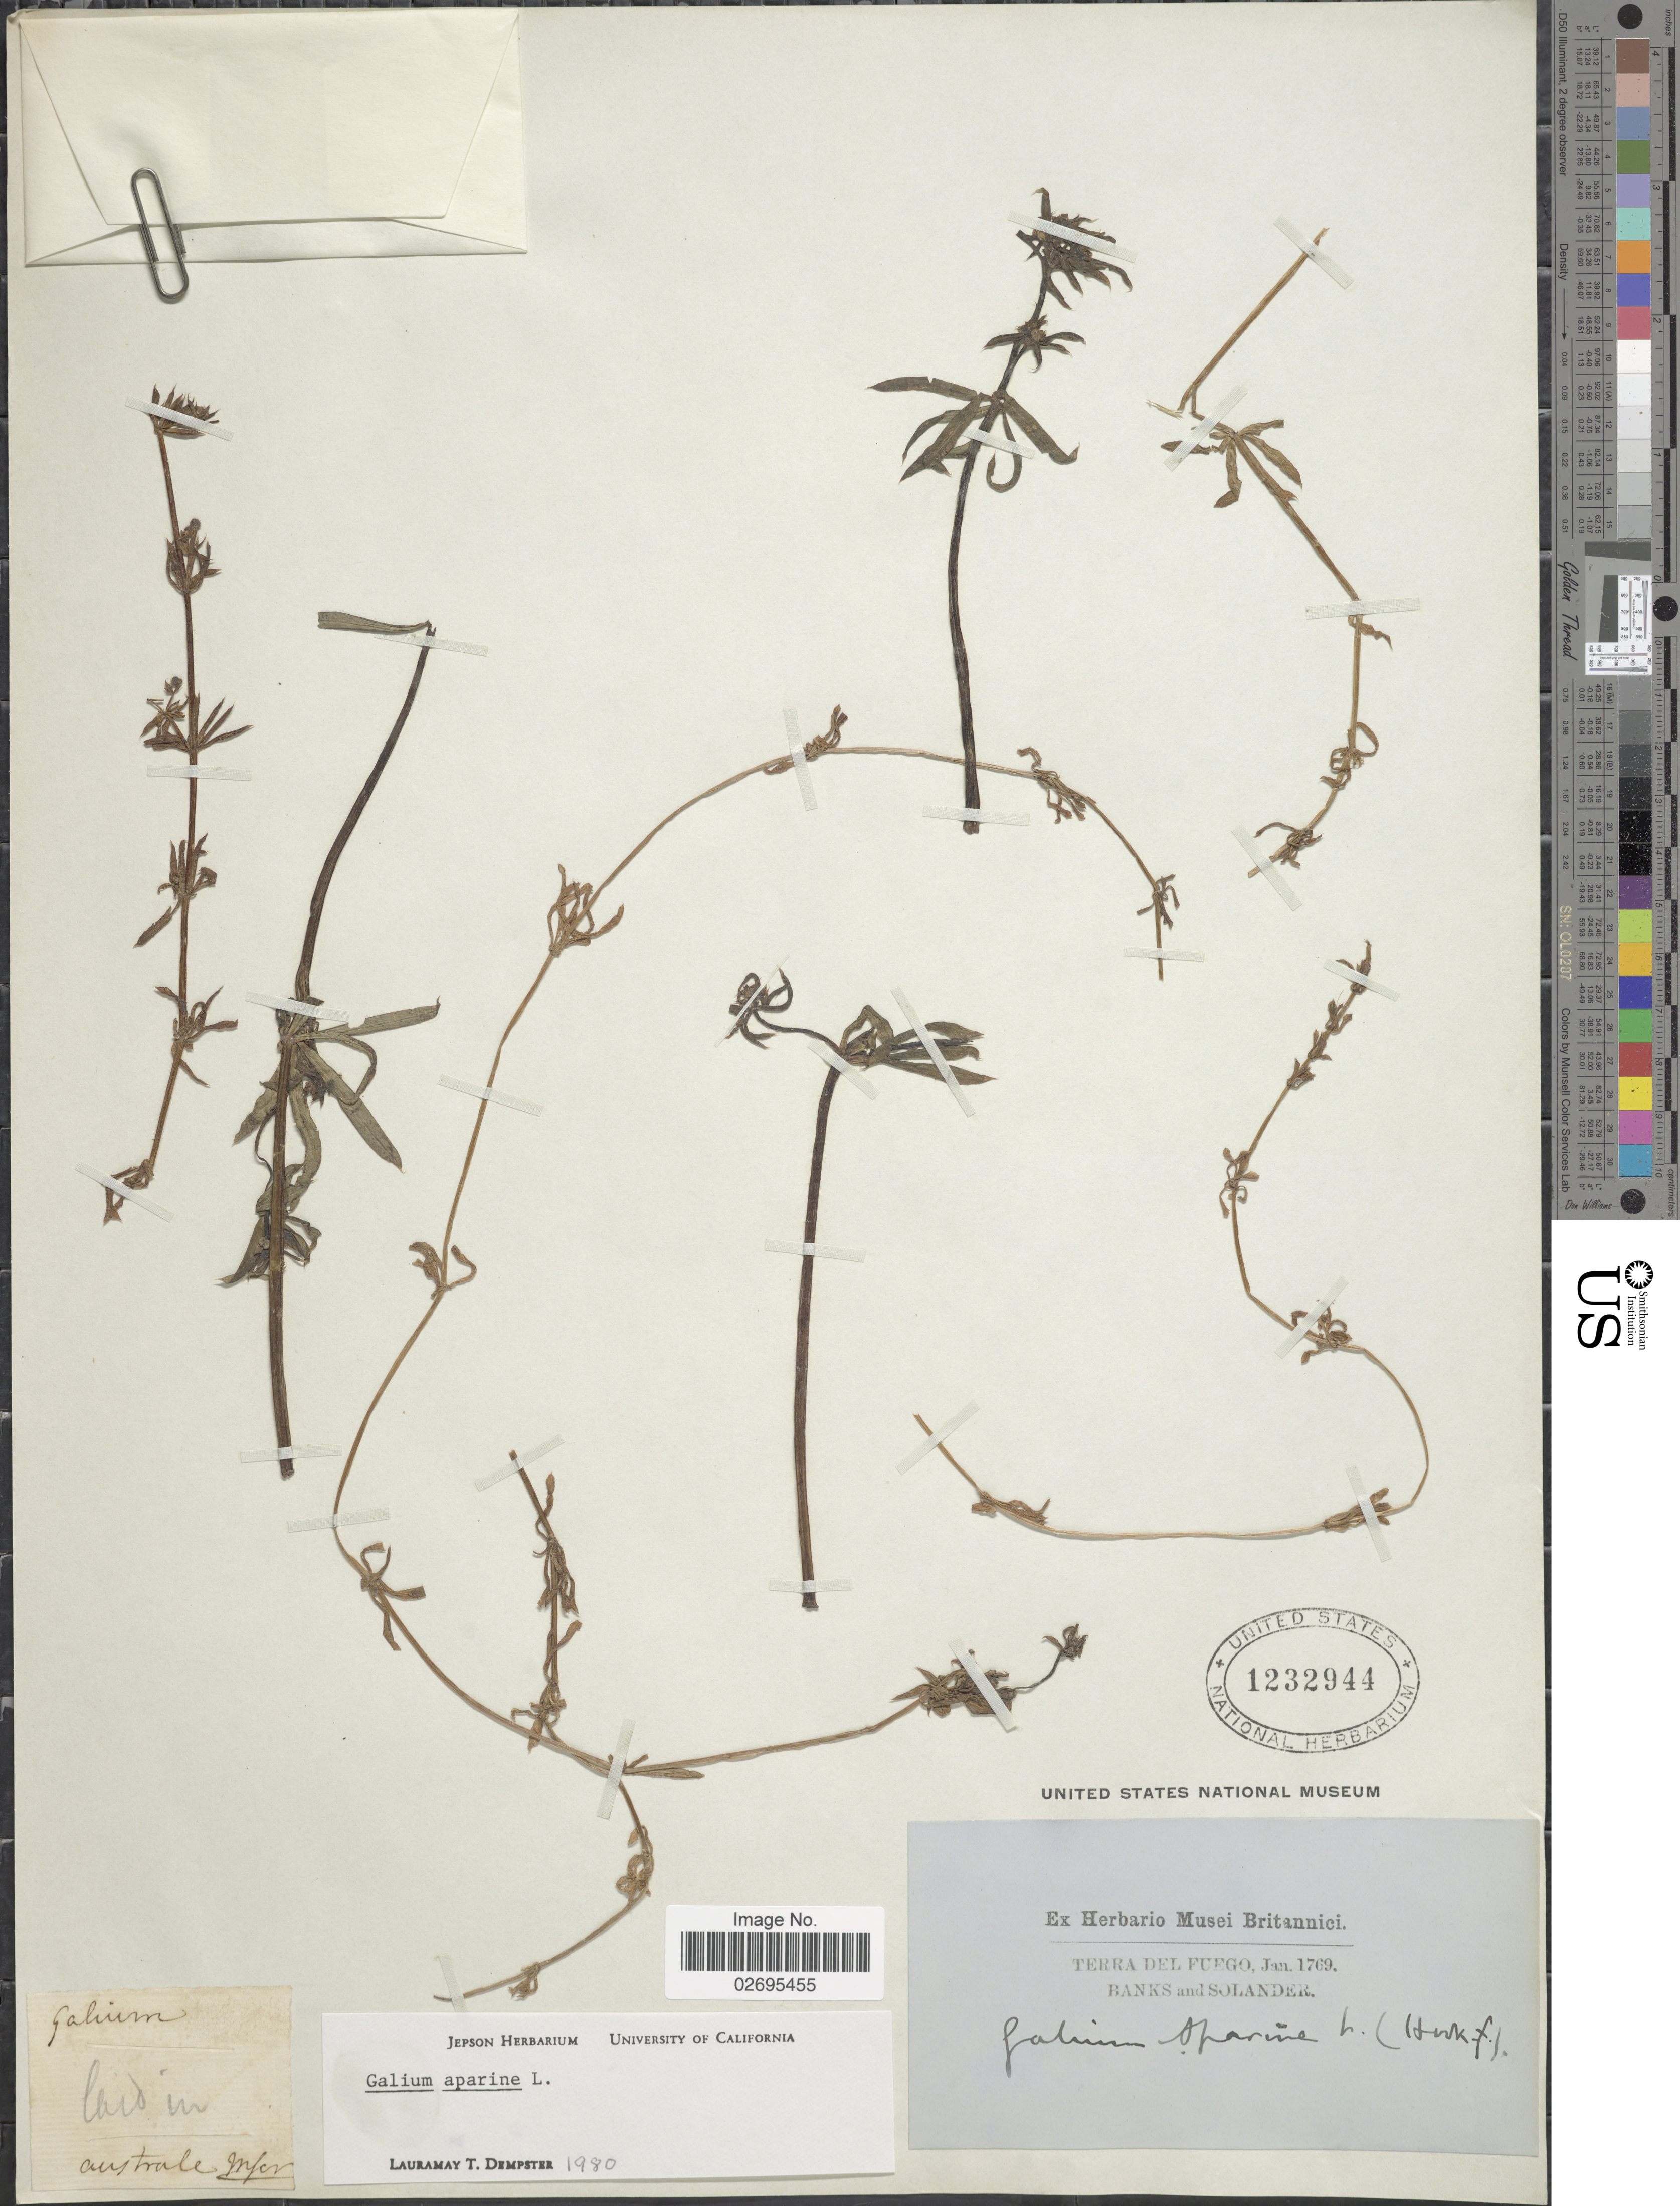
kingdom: Plantae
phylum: Tracheophyta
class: Magnoliopsida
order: Gentianales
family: Rubiaceae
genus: Galium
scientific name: Galium aparine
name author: L.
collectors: -- Banks & -- Solander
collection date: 1769-01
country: Argentina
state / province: Tierra del Fuego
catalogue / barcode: US 1232944